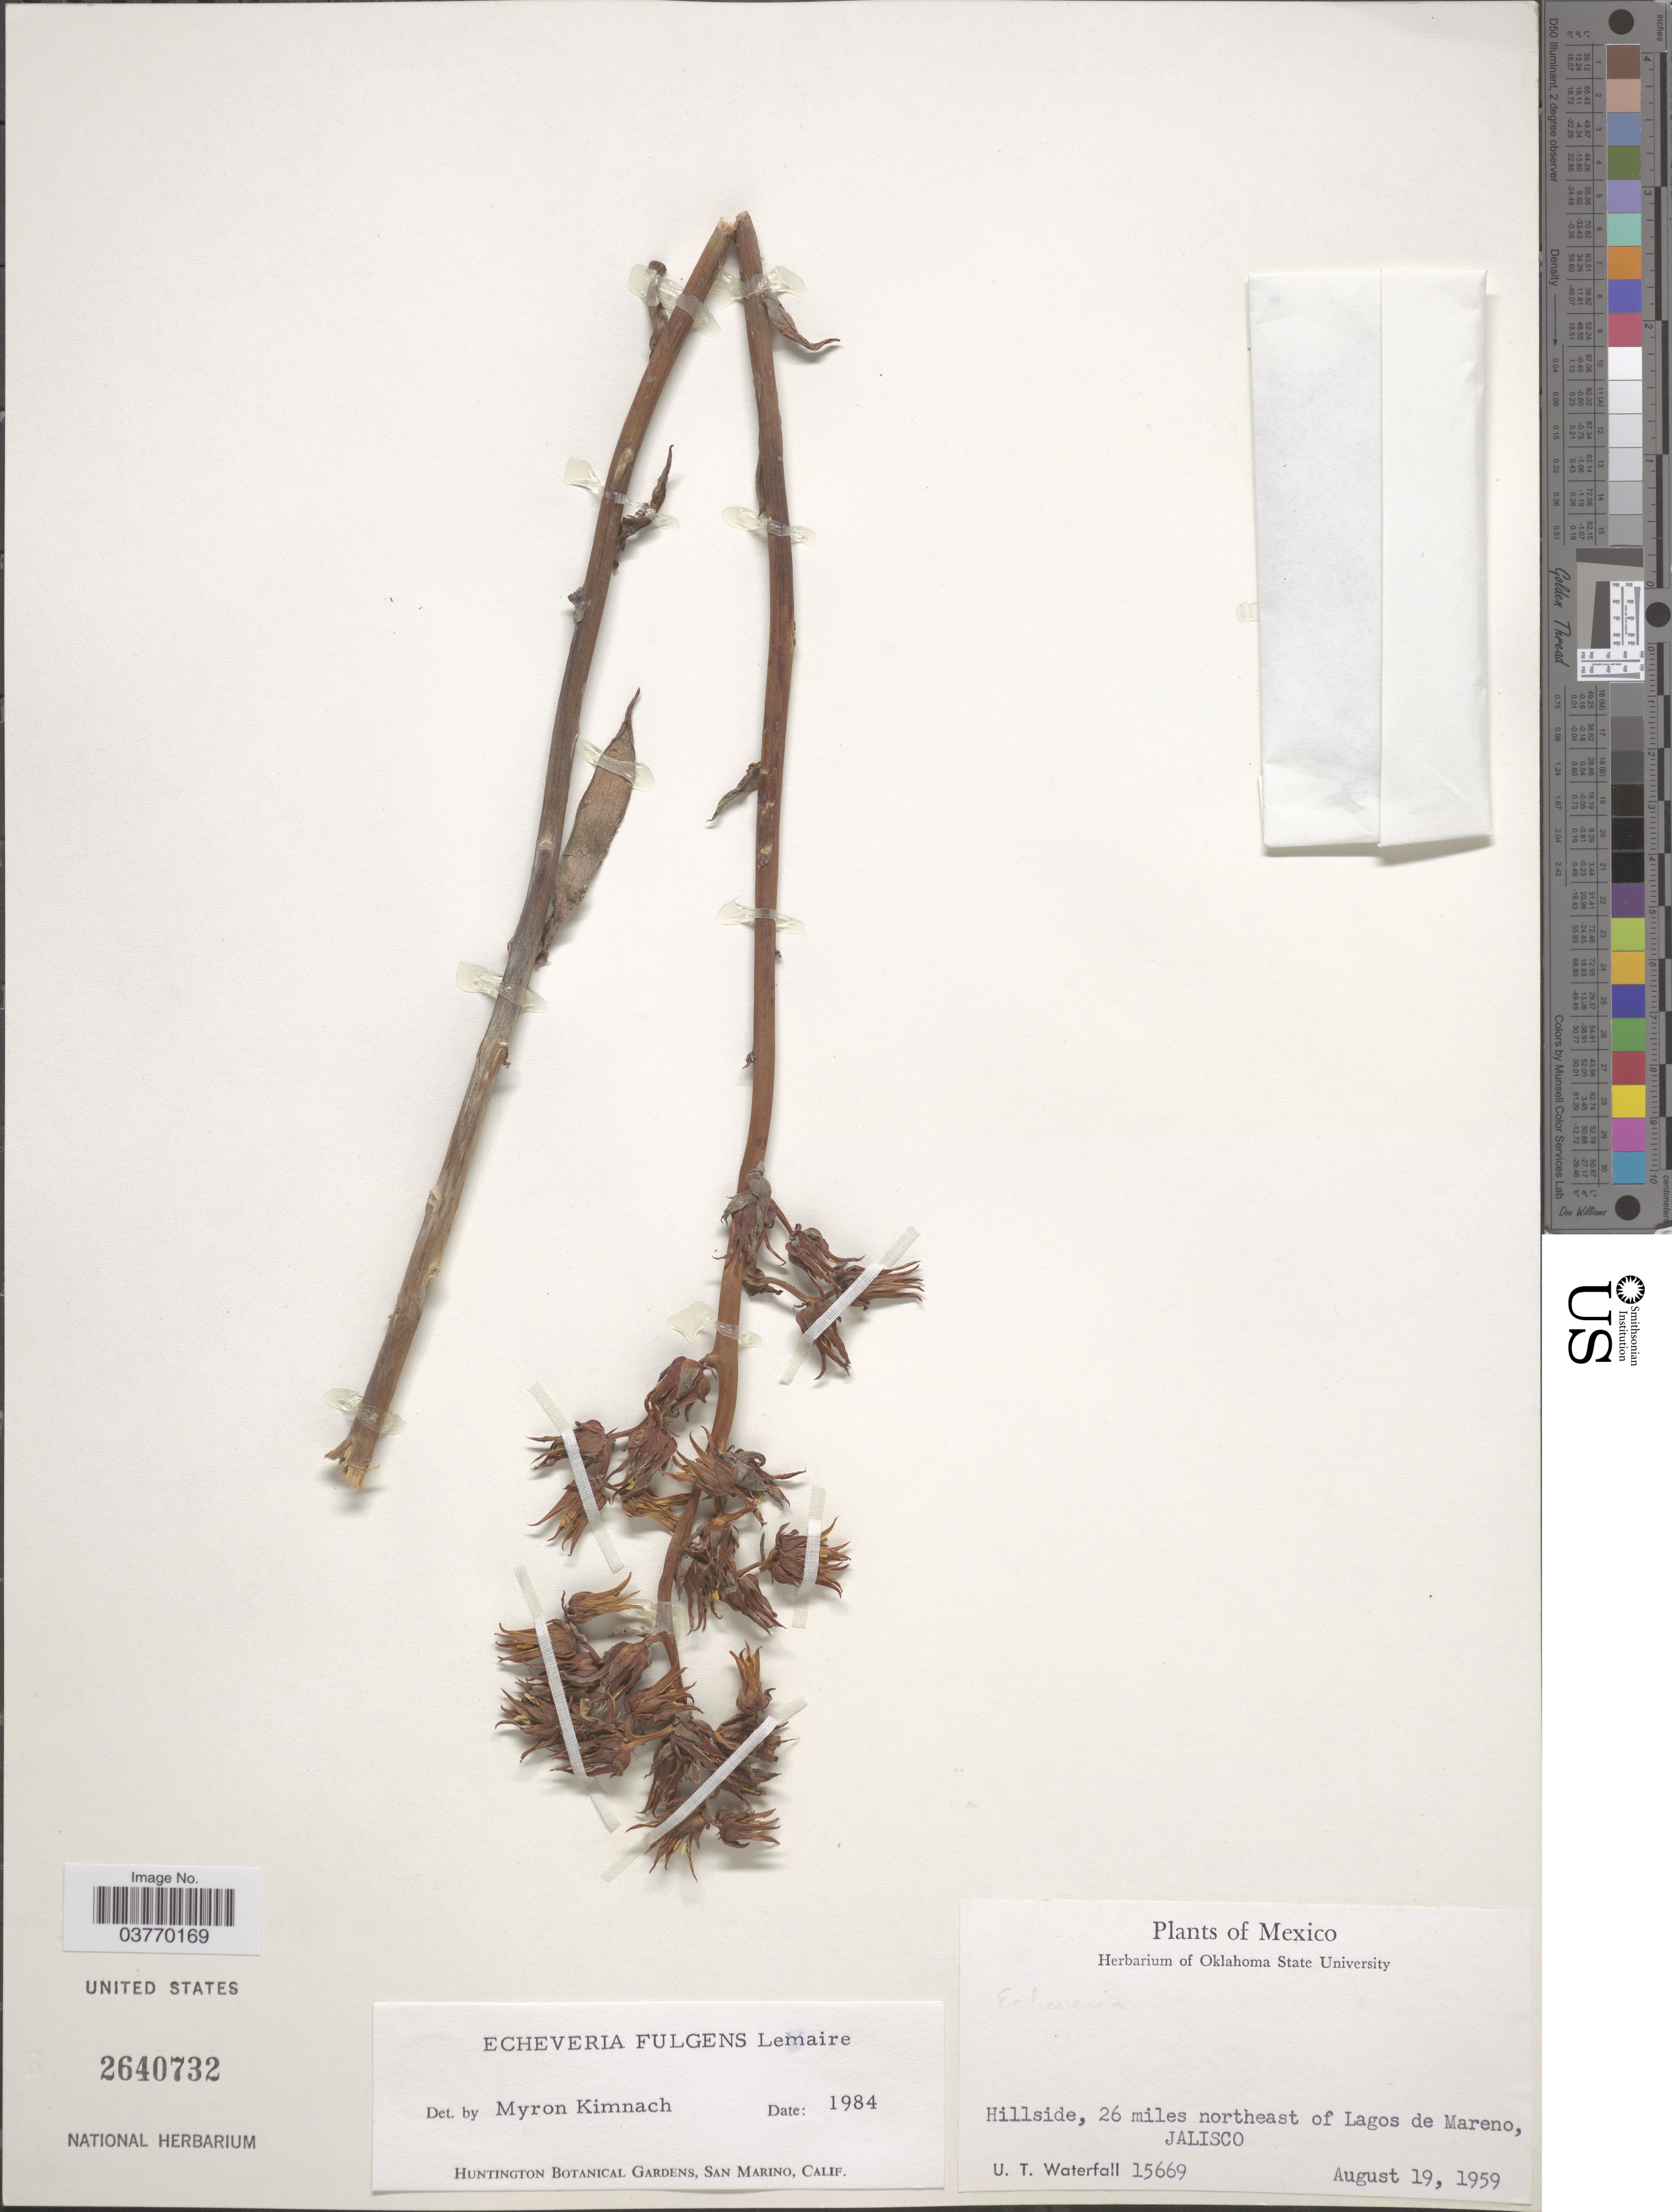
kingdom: Plantae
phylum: Tracheophyta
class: Magnoliopsida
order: Saxifragales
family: Crassulaceae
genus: Echeveria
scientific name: Echeveria fulgens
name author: Lem.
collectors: U. T. Waterfall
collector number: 15669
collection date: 1959-08-19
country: Mexico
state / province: Jalisco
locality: Hillside, 26 miles northeast of Lagos de Mareno.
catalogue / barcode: US 2640732